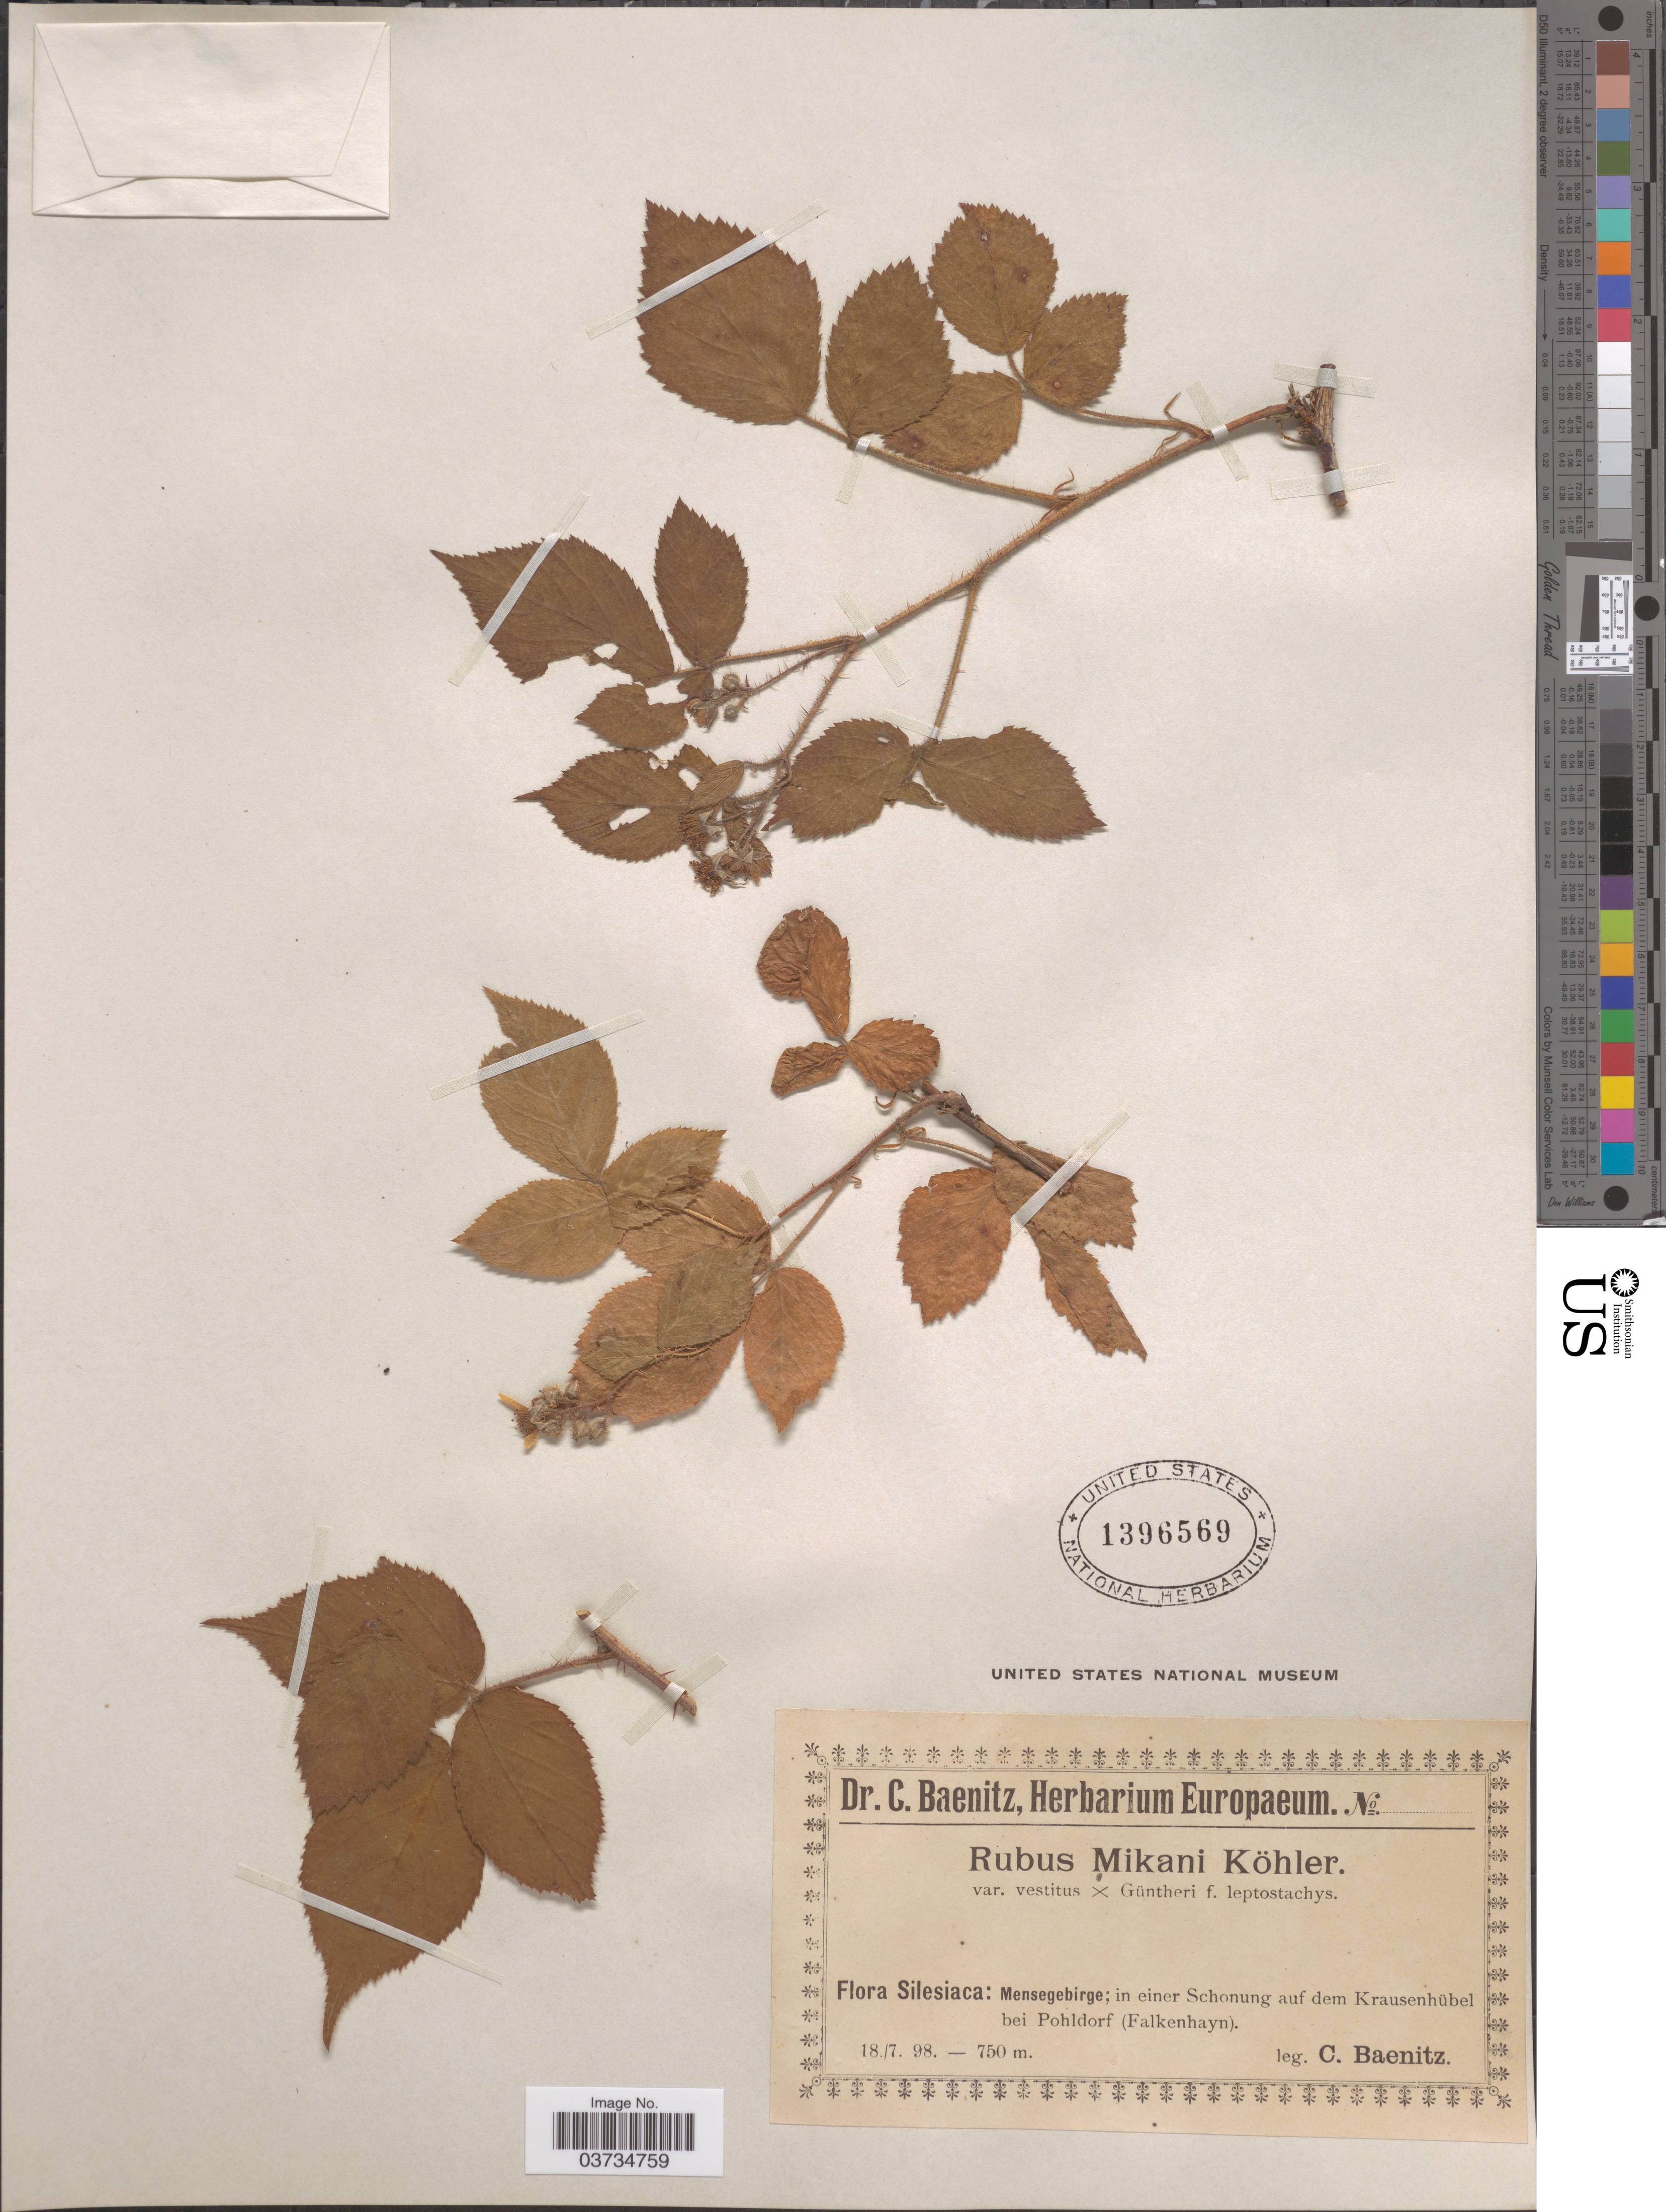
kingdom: Plantae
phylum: Tracheophyta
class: Magnoliopsida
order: Rosales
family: Rosaceae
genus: Rubus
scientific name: Rubus mikanii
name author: Köhler ex Weihe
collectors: C. G. Baenitz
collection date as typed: Transcribed d/m/y: 18/7/98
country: Poland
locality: Silesiaca: Mensegebirge; in einer Schonung auf dem Krausenhübel bei Pohldorf (Falkenhayn).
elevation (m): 750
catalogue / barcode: US 1396569